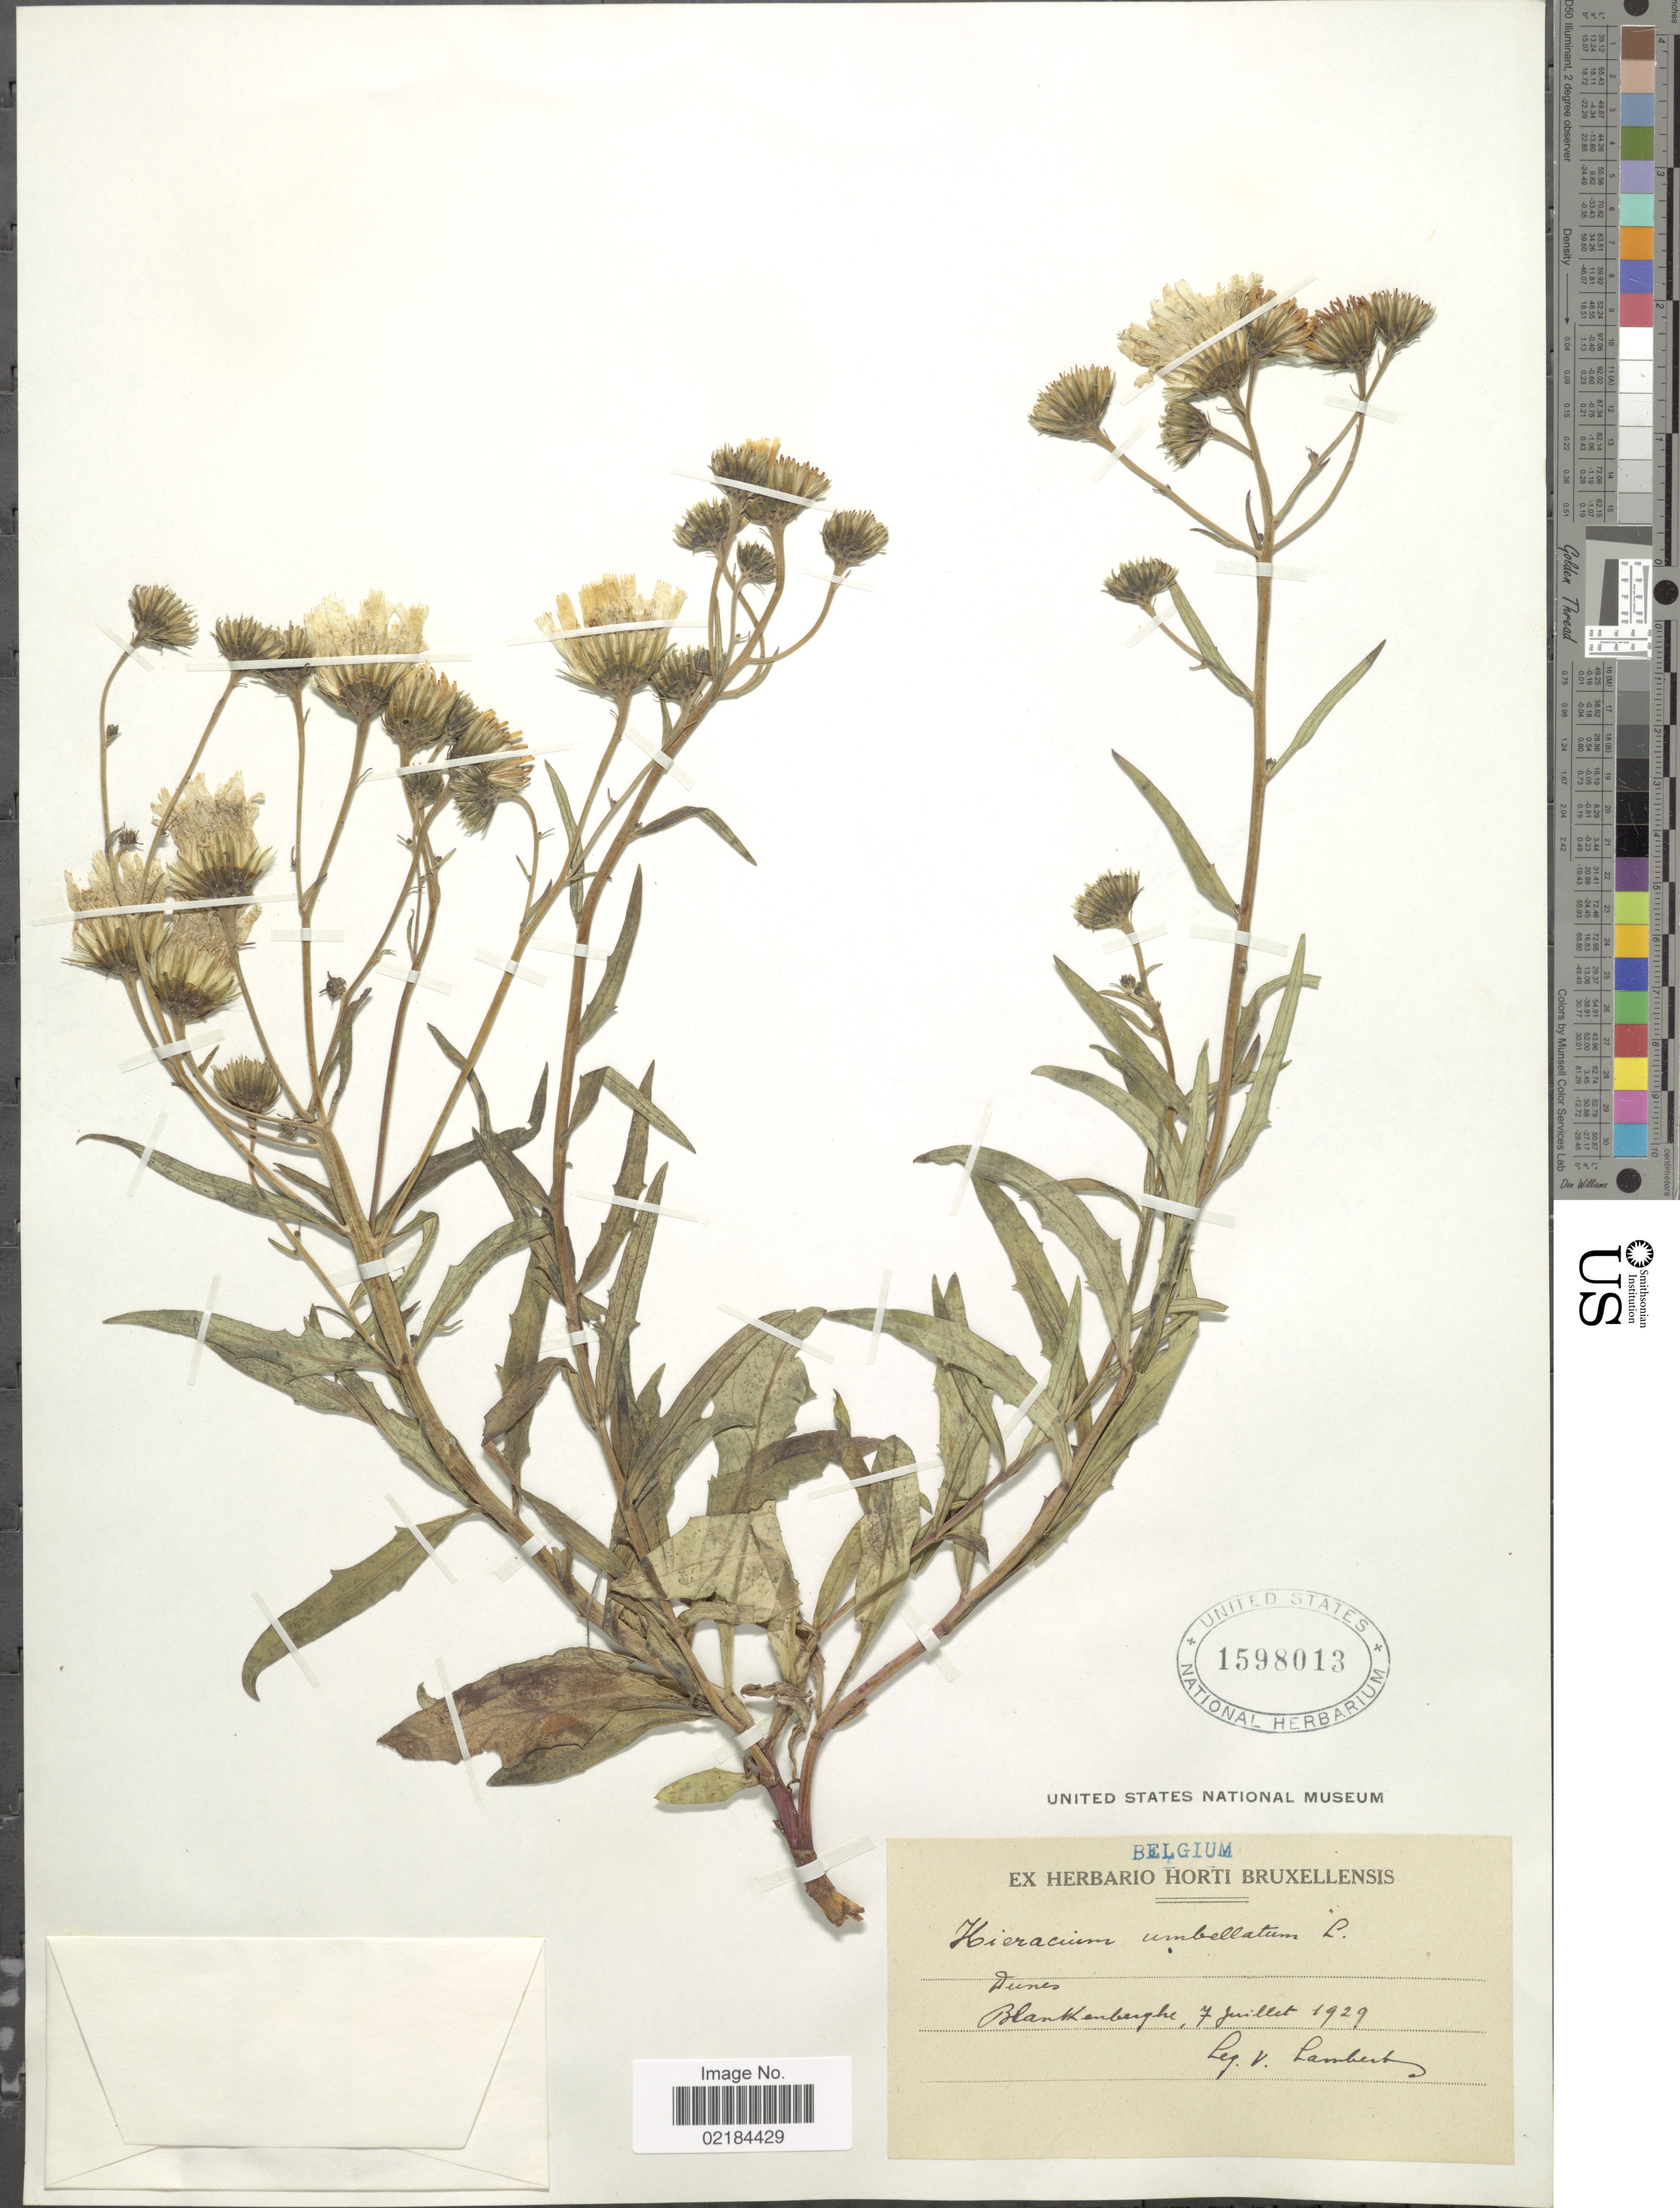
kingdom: Plantae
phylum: Tracheophyta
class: Magnoliopsida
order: Asterales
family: Asteraceae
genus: Hieracium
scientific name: Hieracium umbellatum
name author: L.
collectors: V. Lambert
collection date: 1929-07-07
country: Belgium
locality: Dunes. Blanstenberghe [interpreted]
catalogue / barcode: US 1598013